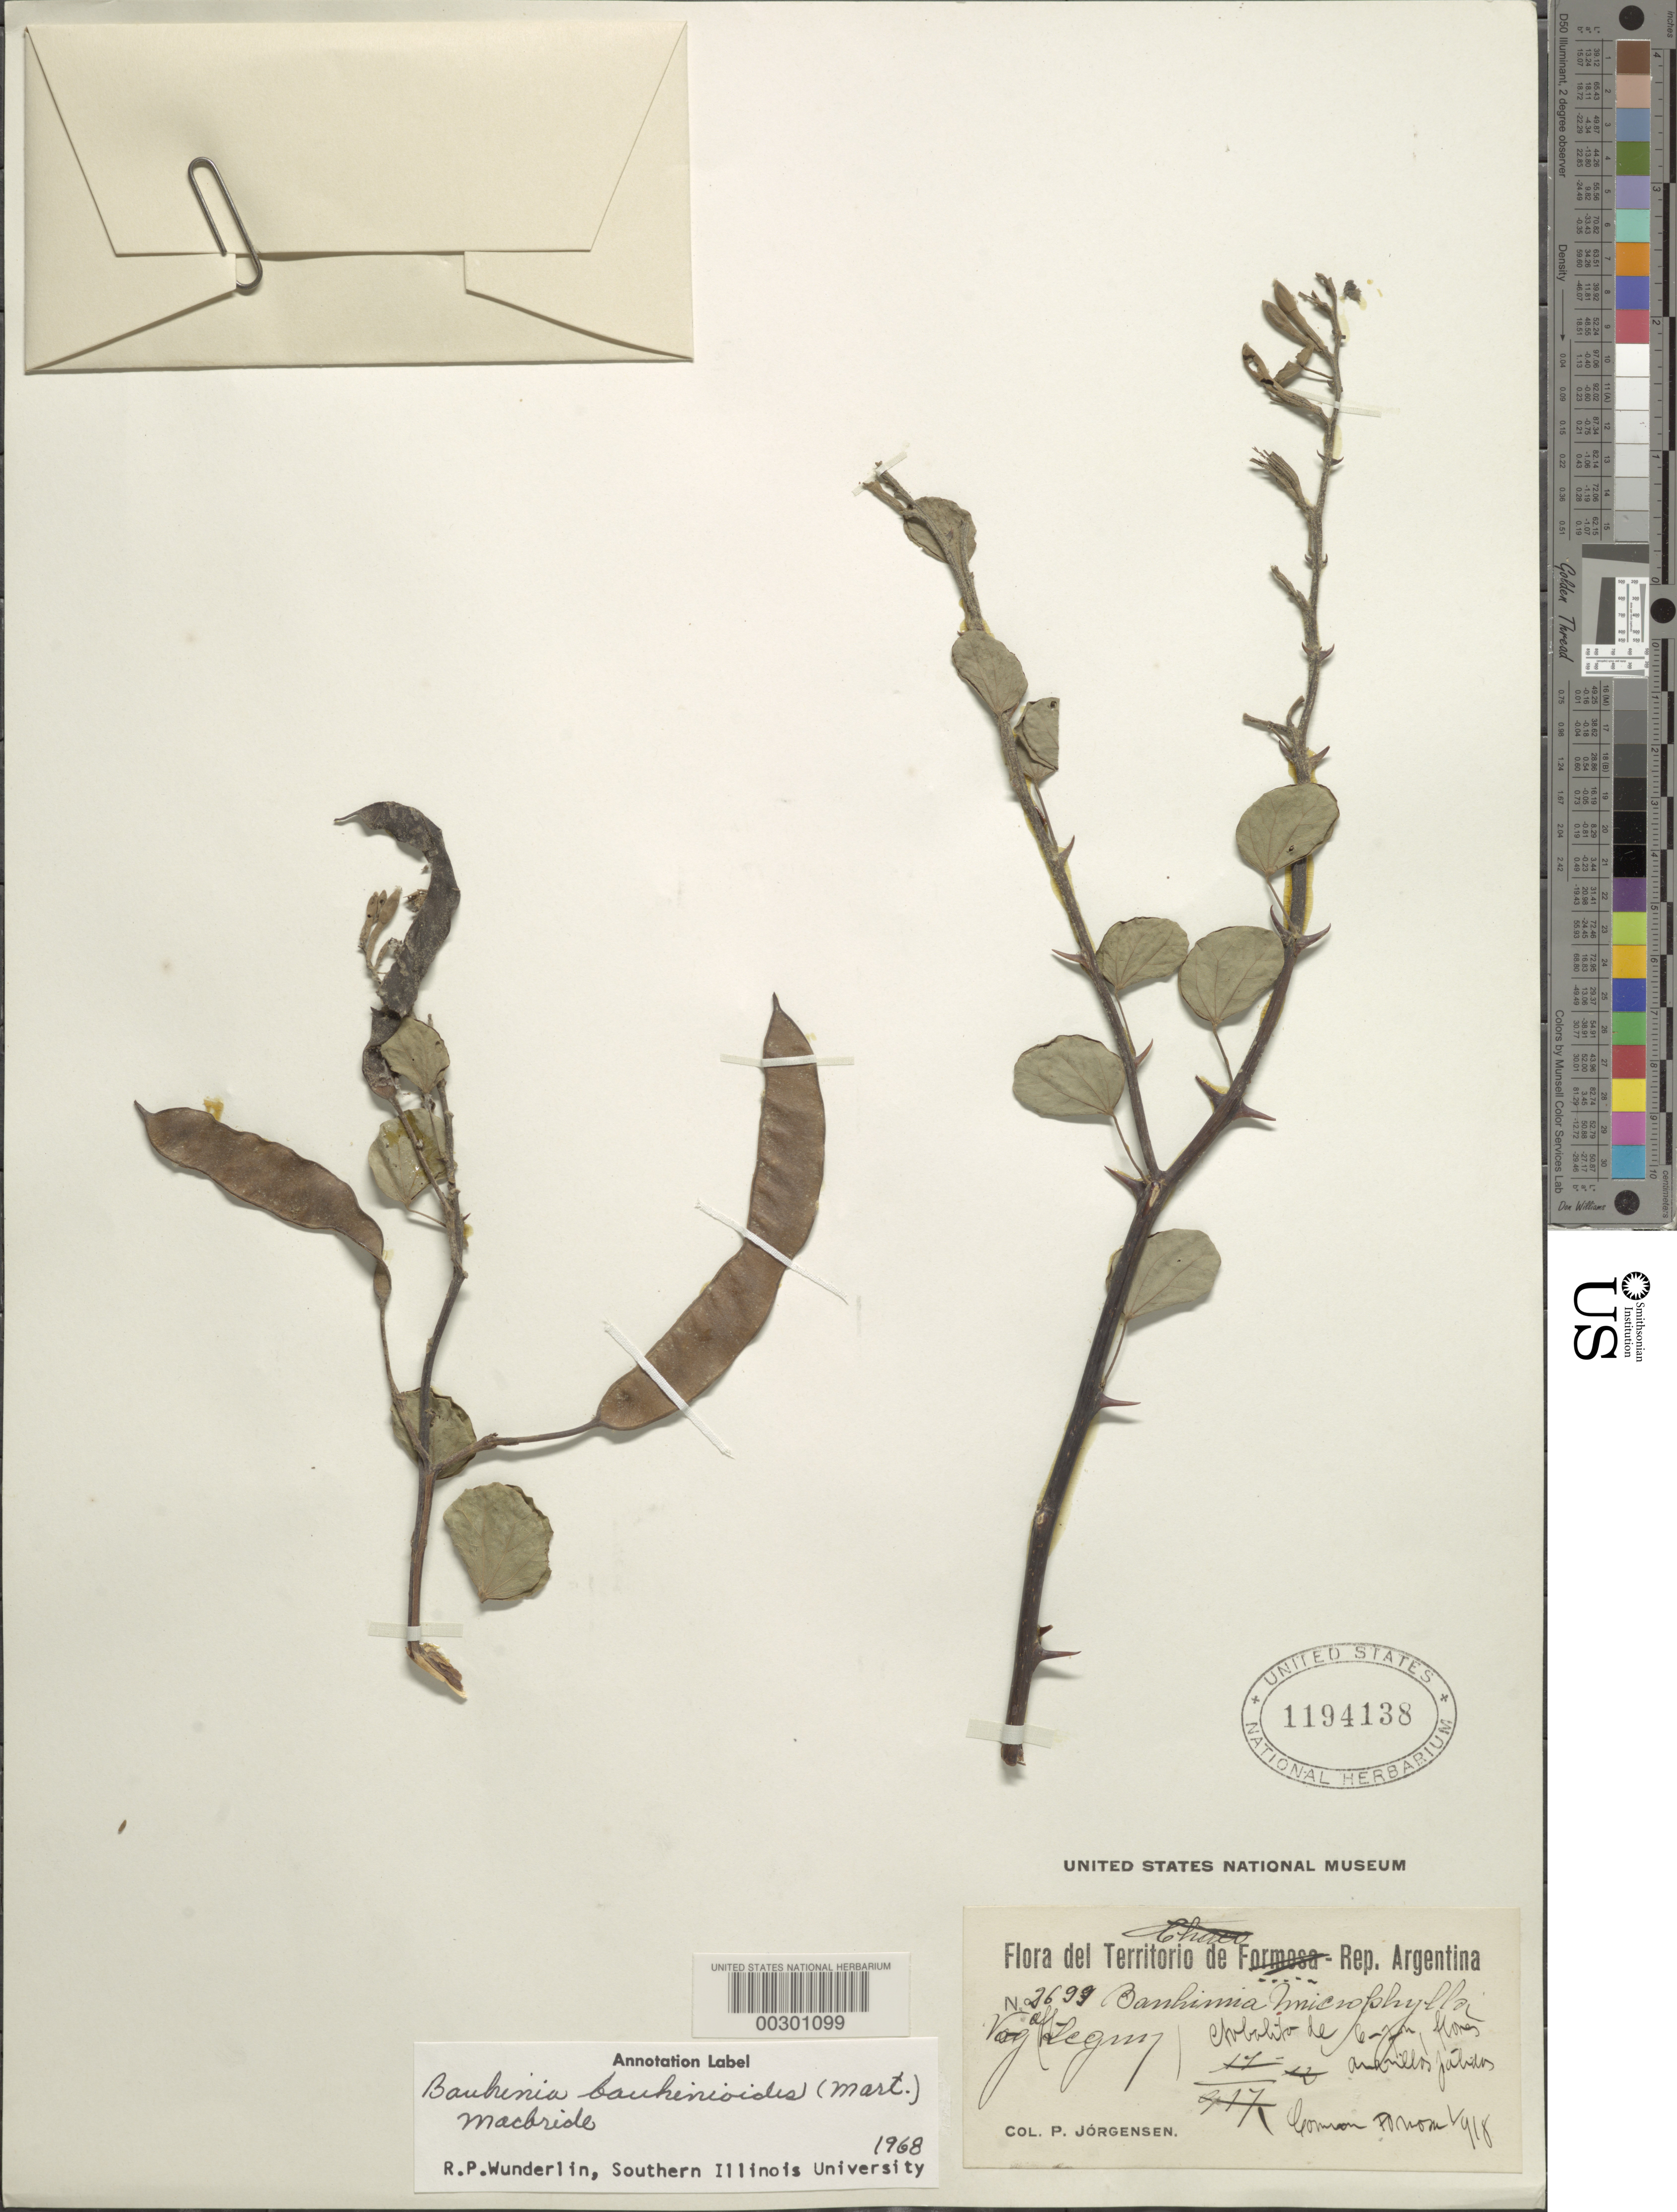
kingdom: Plantae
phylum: Tracheophyta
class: Magnoliopsida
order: Fabales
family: Fabaceae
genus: Bauhinia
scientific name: Bauhinia bauhinioides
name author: (Mart.) J.F. Macbr.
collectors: P. Jorgensen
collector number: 2693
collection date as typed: Jan 1918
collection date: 1918-01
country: Argentina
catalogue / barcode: US 1194138